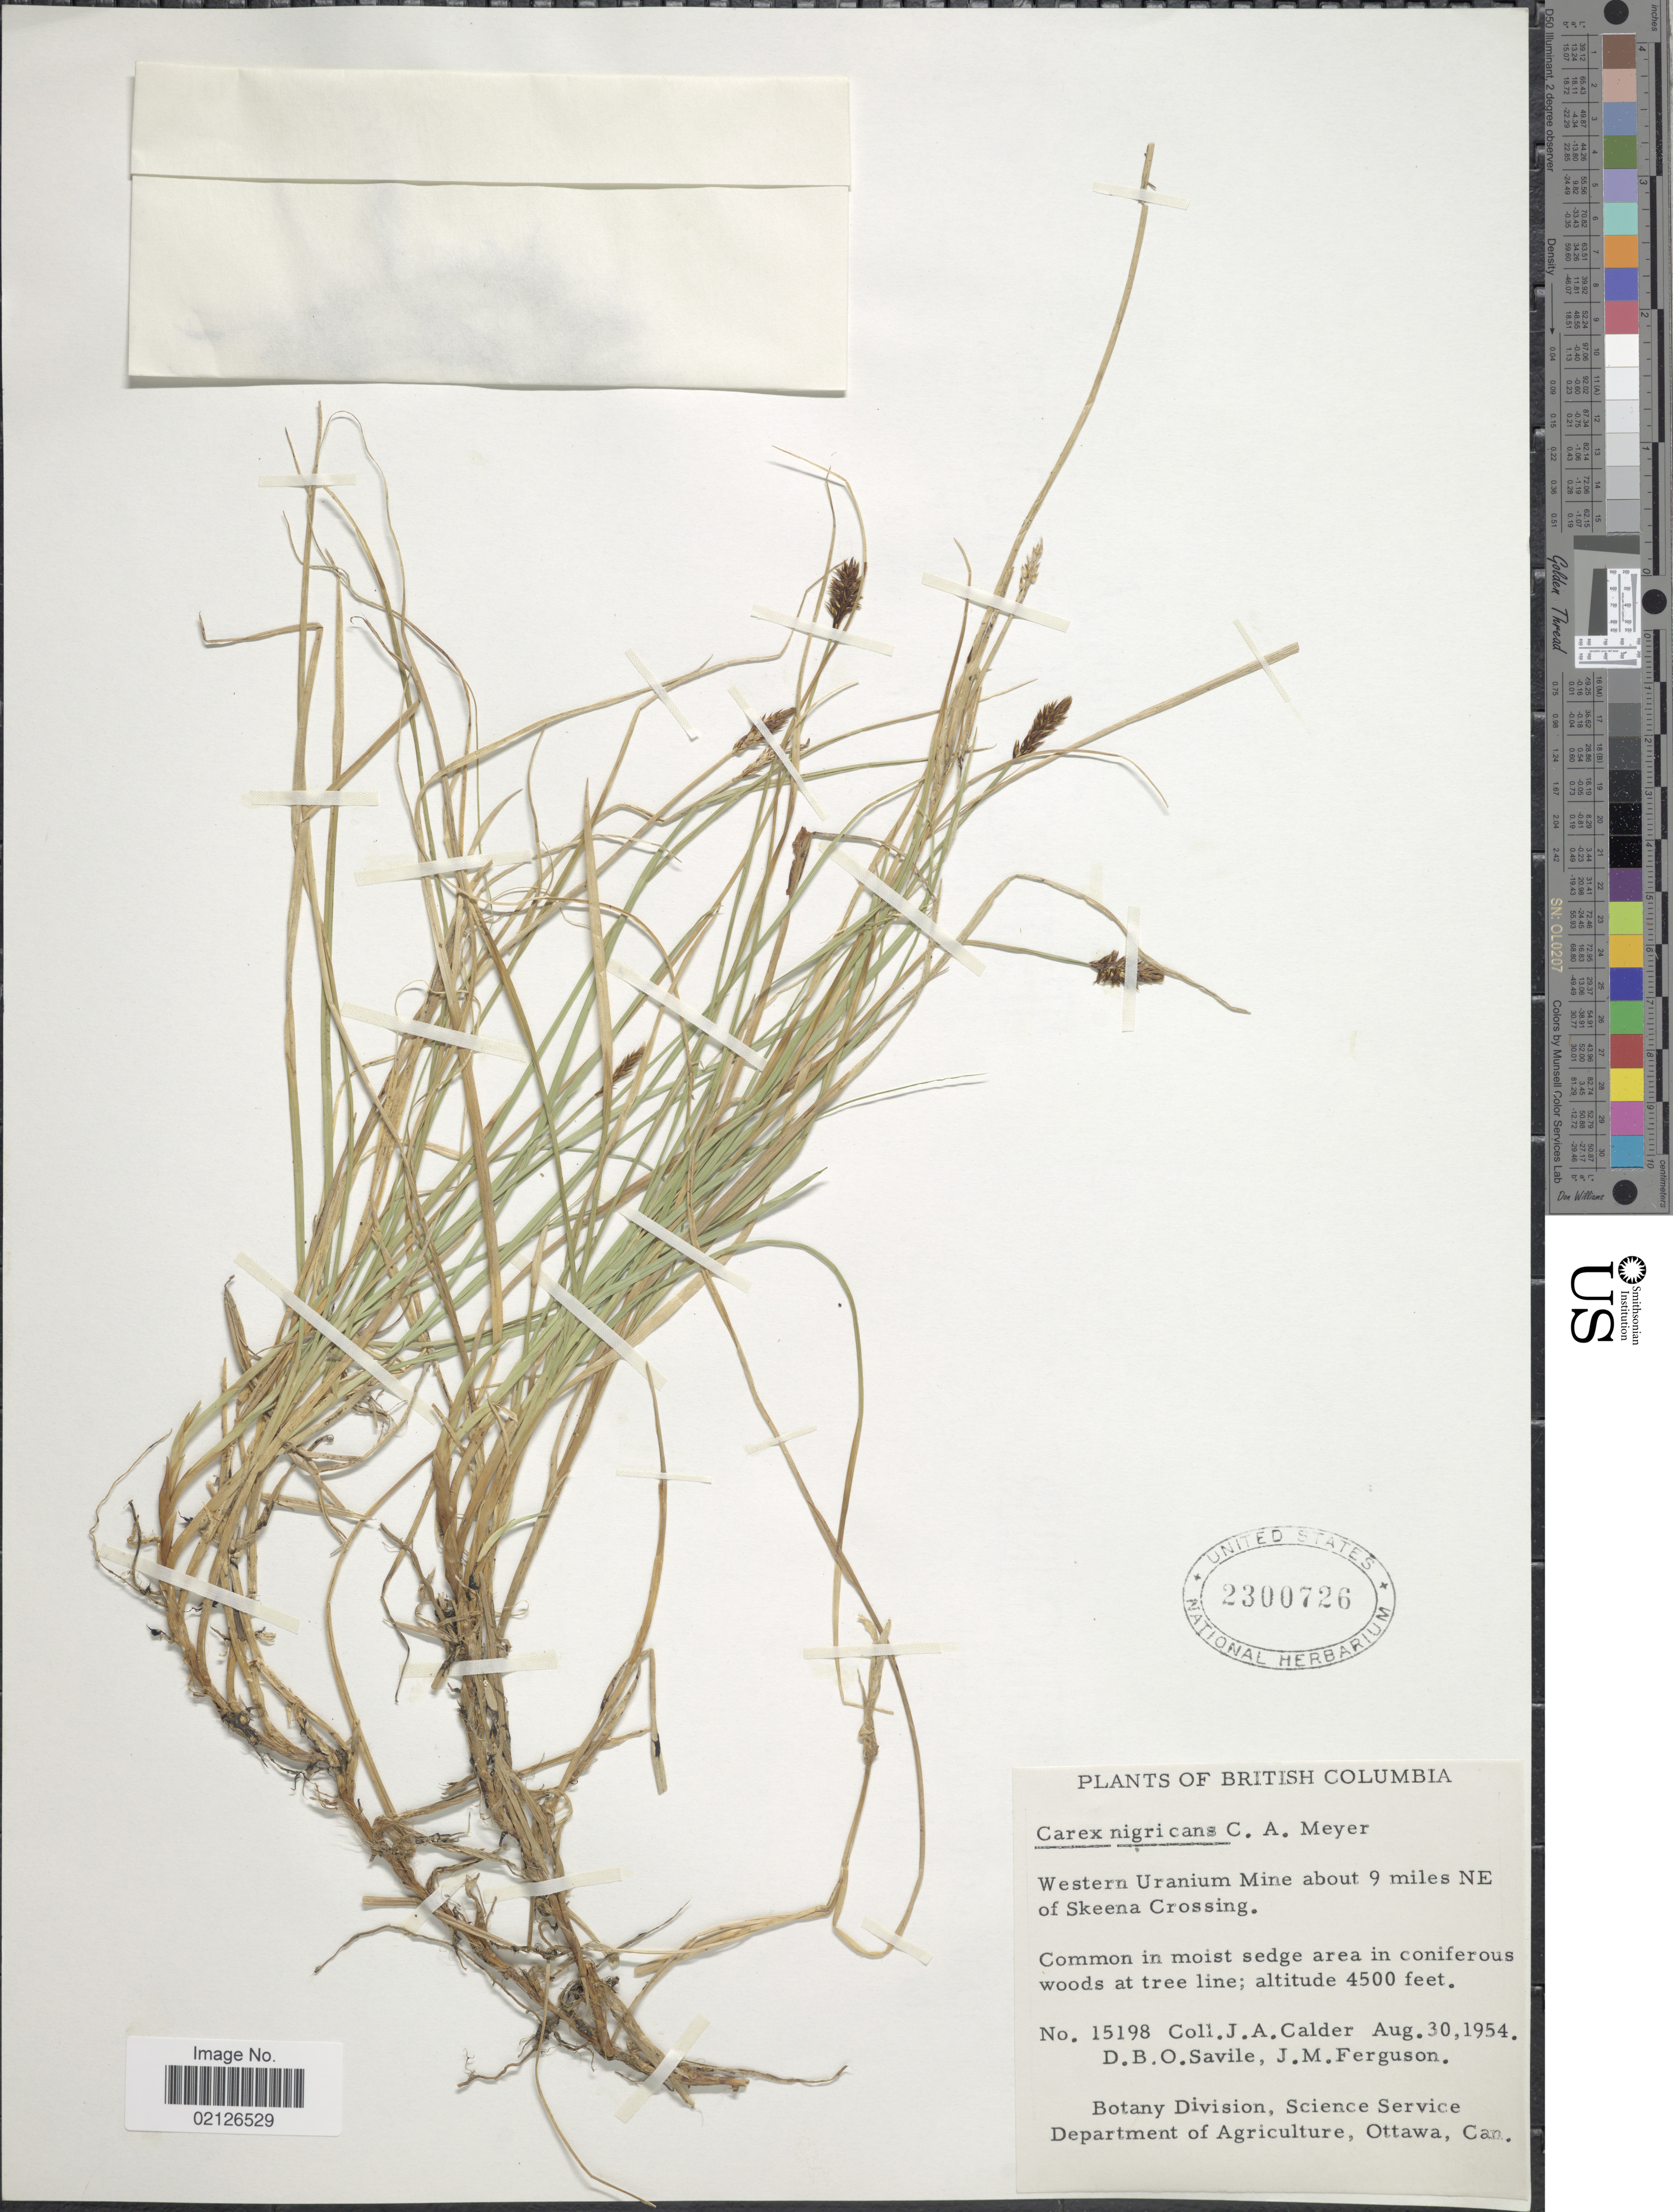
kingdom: Plantae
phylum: Tracheophyta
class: Liliopsida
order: Poales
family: Cyperaceae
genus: Carex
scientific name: Carex nigricans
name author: C.A. Mey.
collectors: J. A. Calder, D. Savile & J. M. Ferguson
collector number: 15198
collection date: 1954-08-30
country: Canada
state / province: British Columbia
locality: Western Uranium Mine about 9 miles NE of Skeena Crossing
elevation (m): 1372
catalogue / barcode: US 2300726